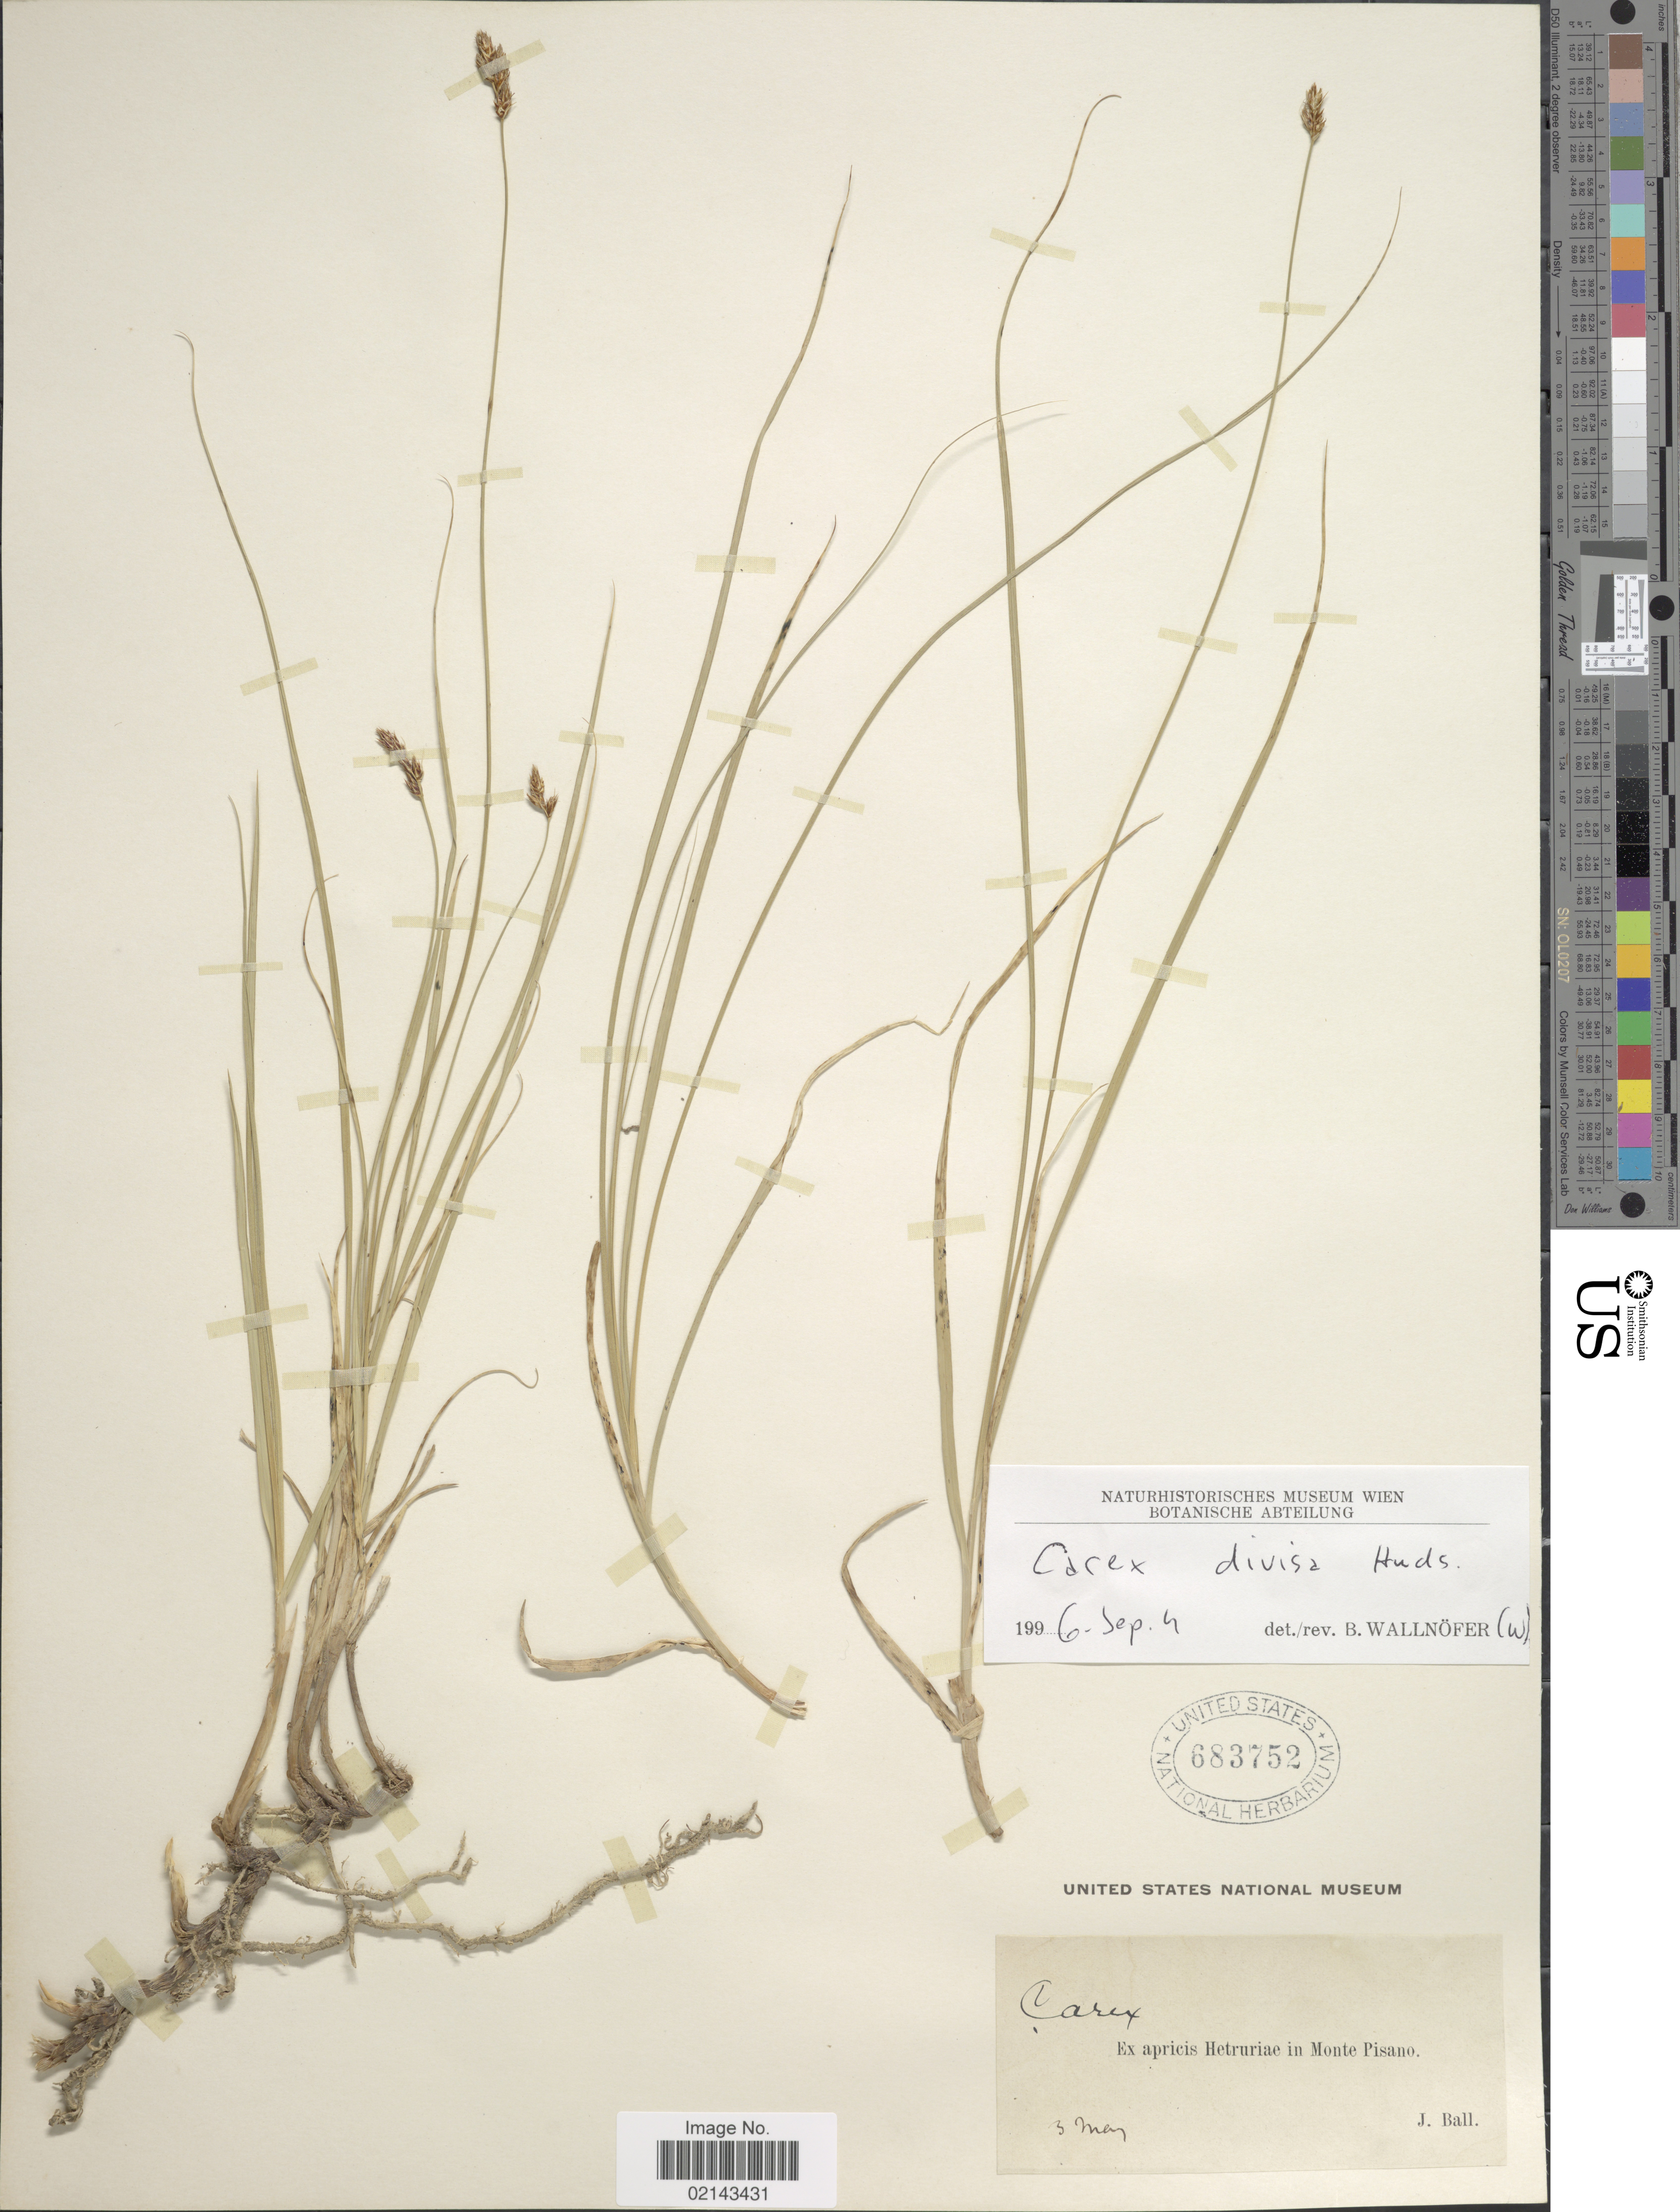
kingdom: Plantae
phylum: Tracheophyta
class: Liliopsida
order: Poales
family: Cyperaceae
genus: Carex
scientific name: Carex divisa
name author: Huds.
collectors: J. Ball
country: Italy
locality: Ex apricis Hetruriae in Monte Pisano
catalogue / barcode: US 683752